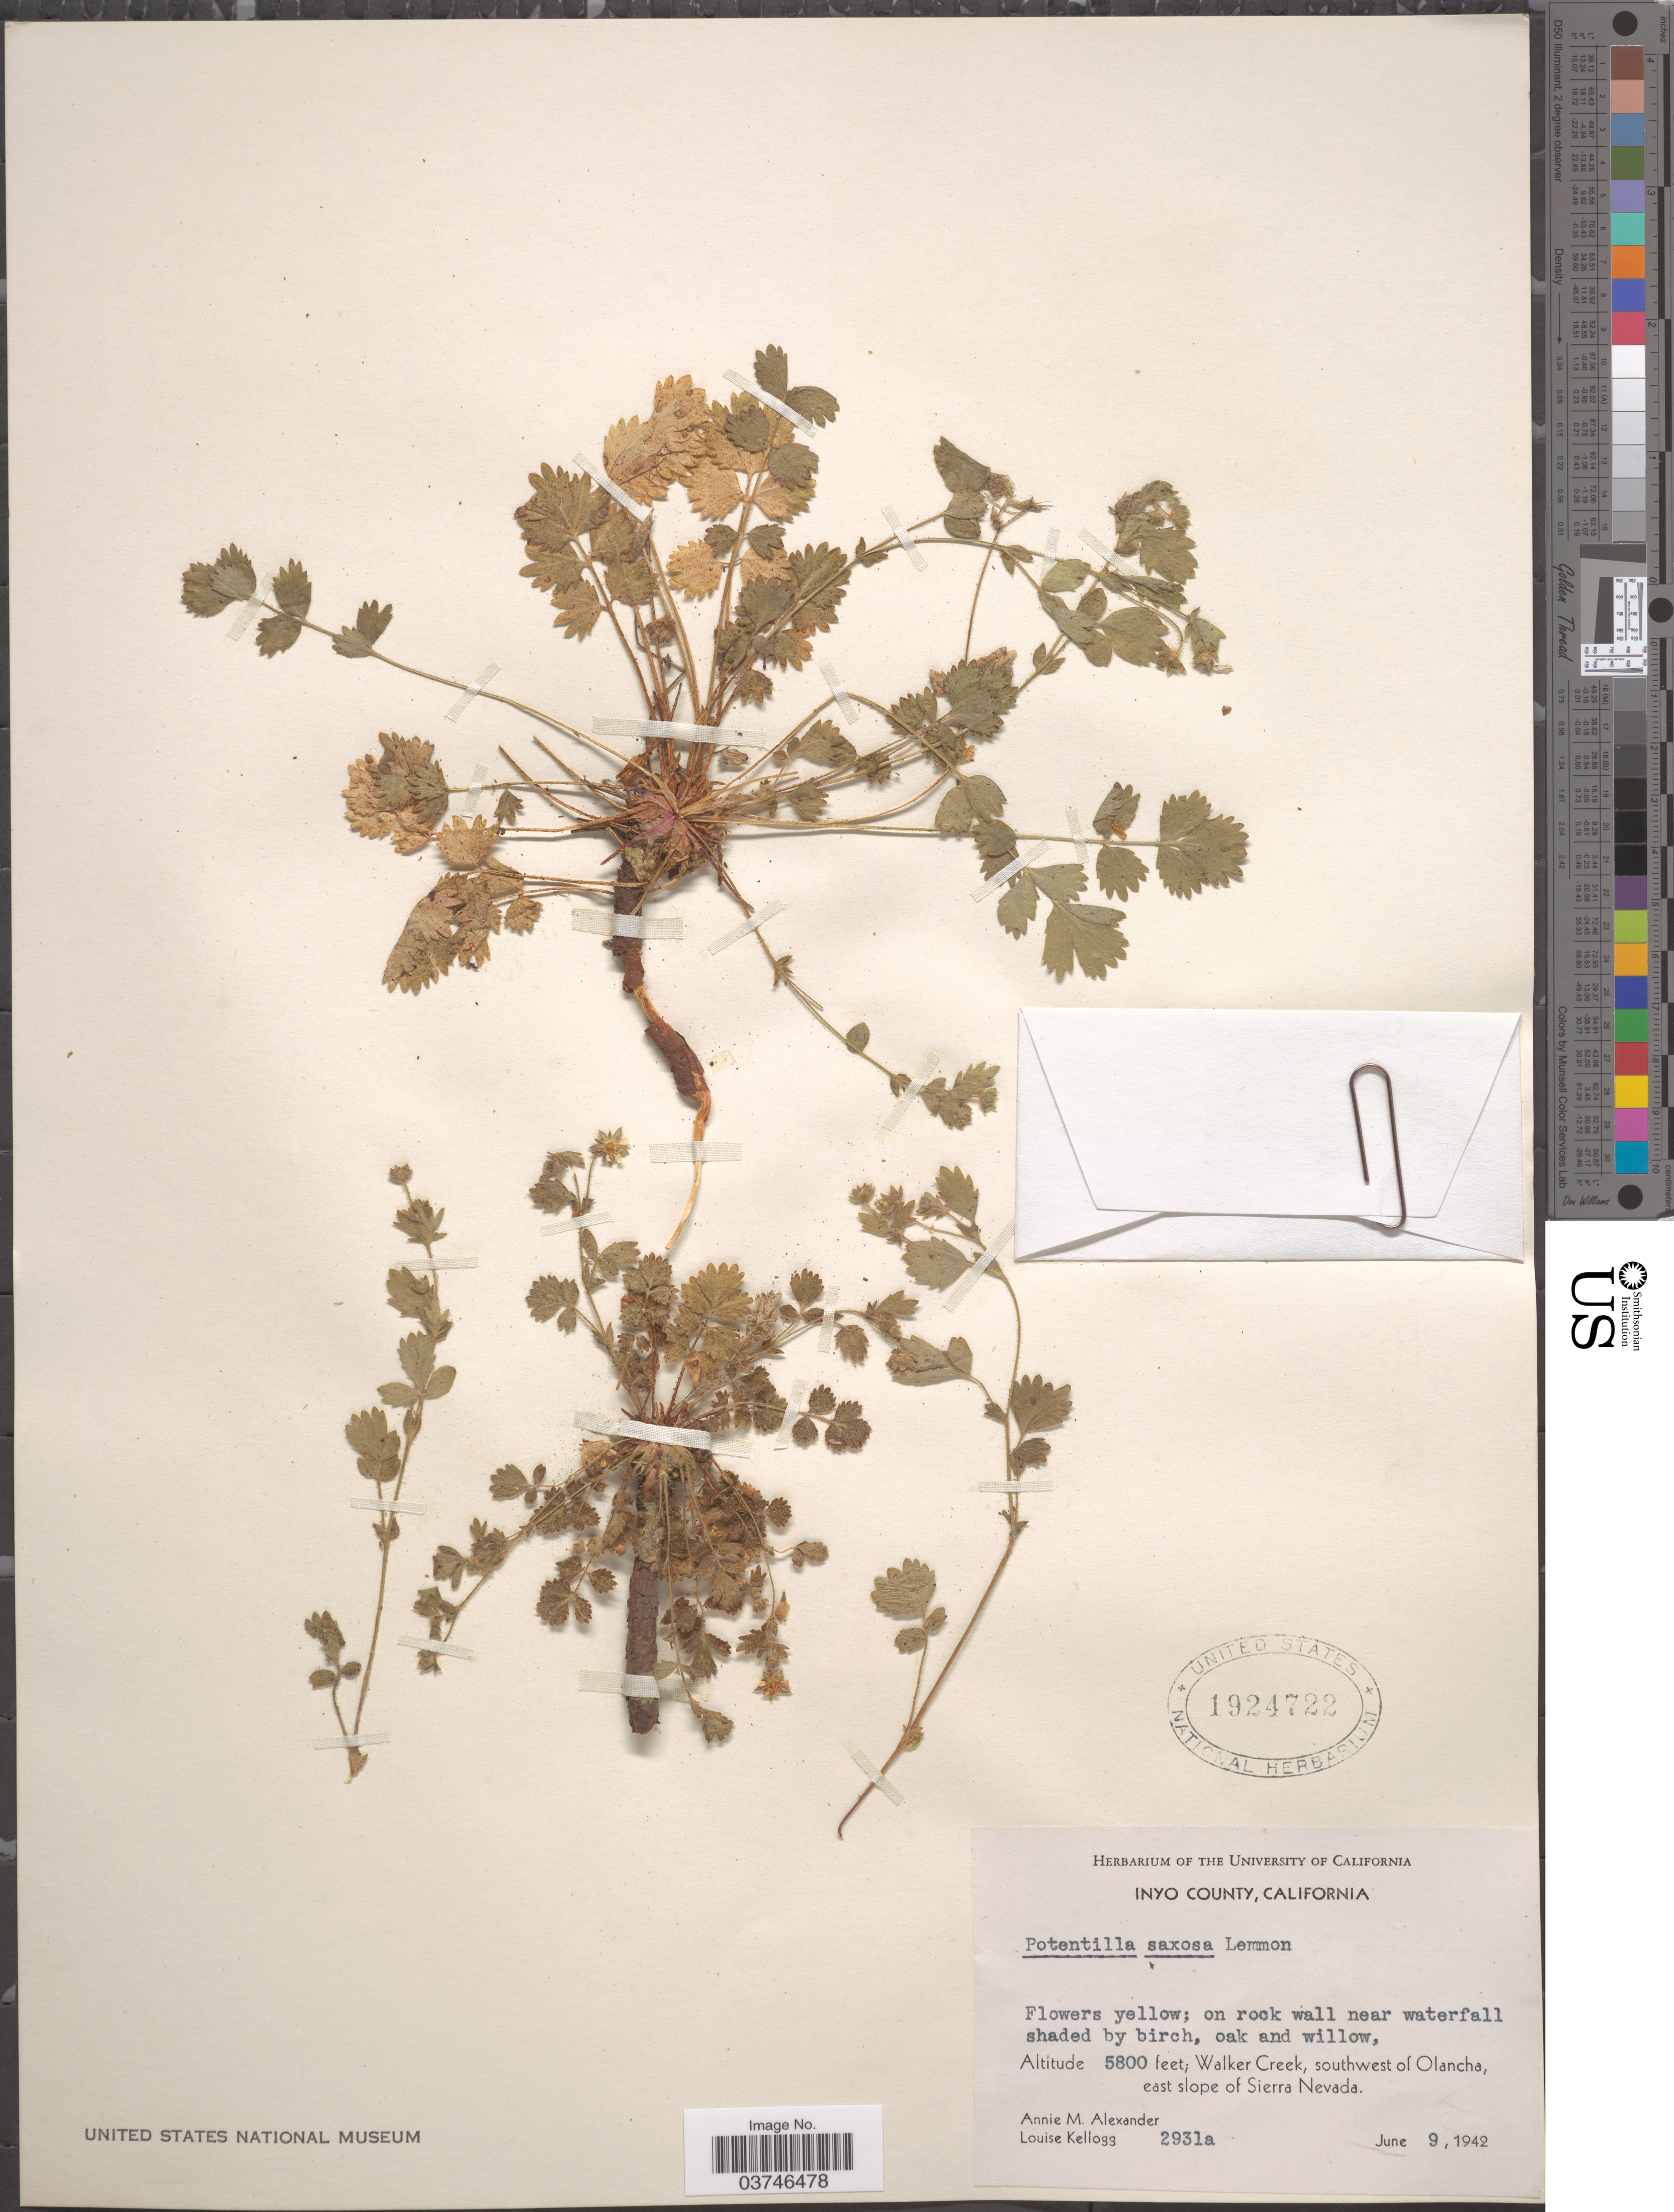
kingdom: Plantae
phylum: Tracheophyta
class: Magnoliopsida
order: Rosales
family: Rosaceae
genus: Potentilla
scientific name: Potentilla saxosa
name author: Lemmon & S.A. Lemmon ex Greene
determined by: Strong, Mark T., (BOT), Smithsonian Institution - National Museum of Natural History (UNITED STATES)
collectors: A. M. Alexander & L. Kellogg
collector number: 2931a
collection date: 1942-06-09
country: United States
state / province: California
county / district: Inyo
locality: Inyo County. Walker Creek, southwest of Olancha, east slope of Sierra Nevada.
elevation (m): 1768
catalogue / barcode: US 1924722